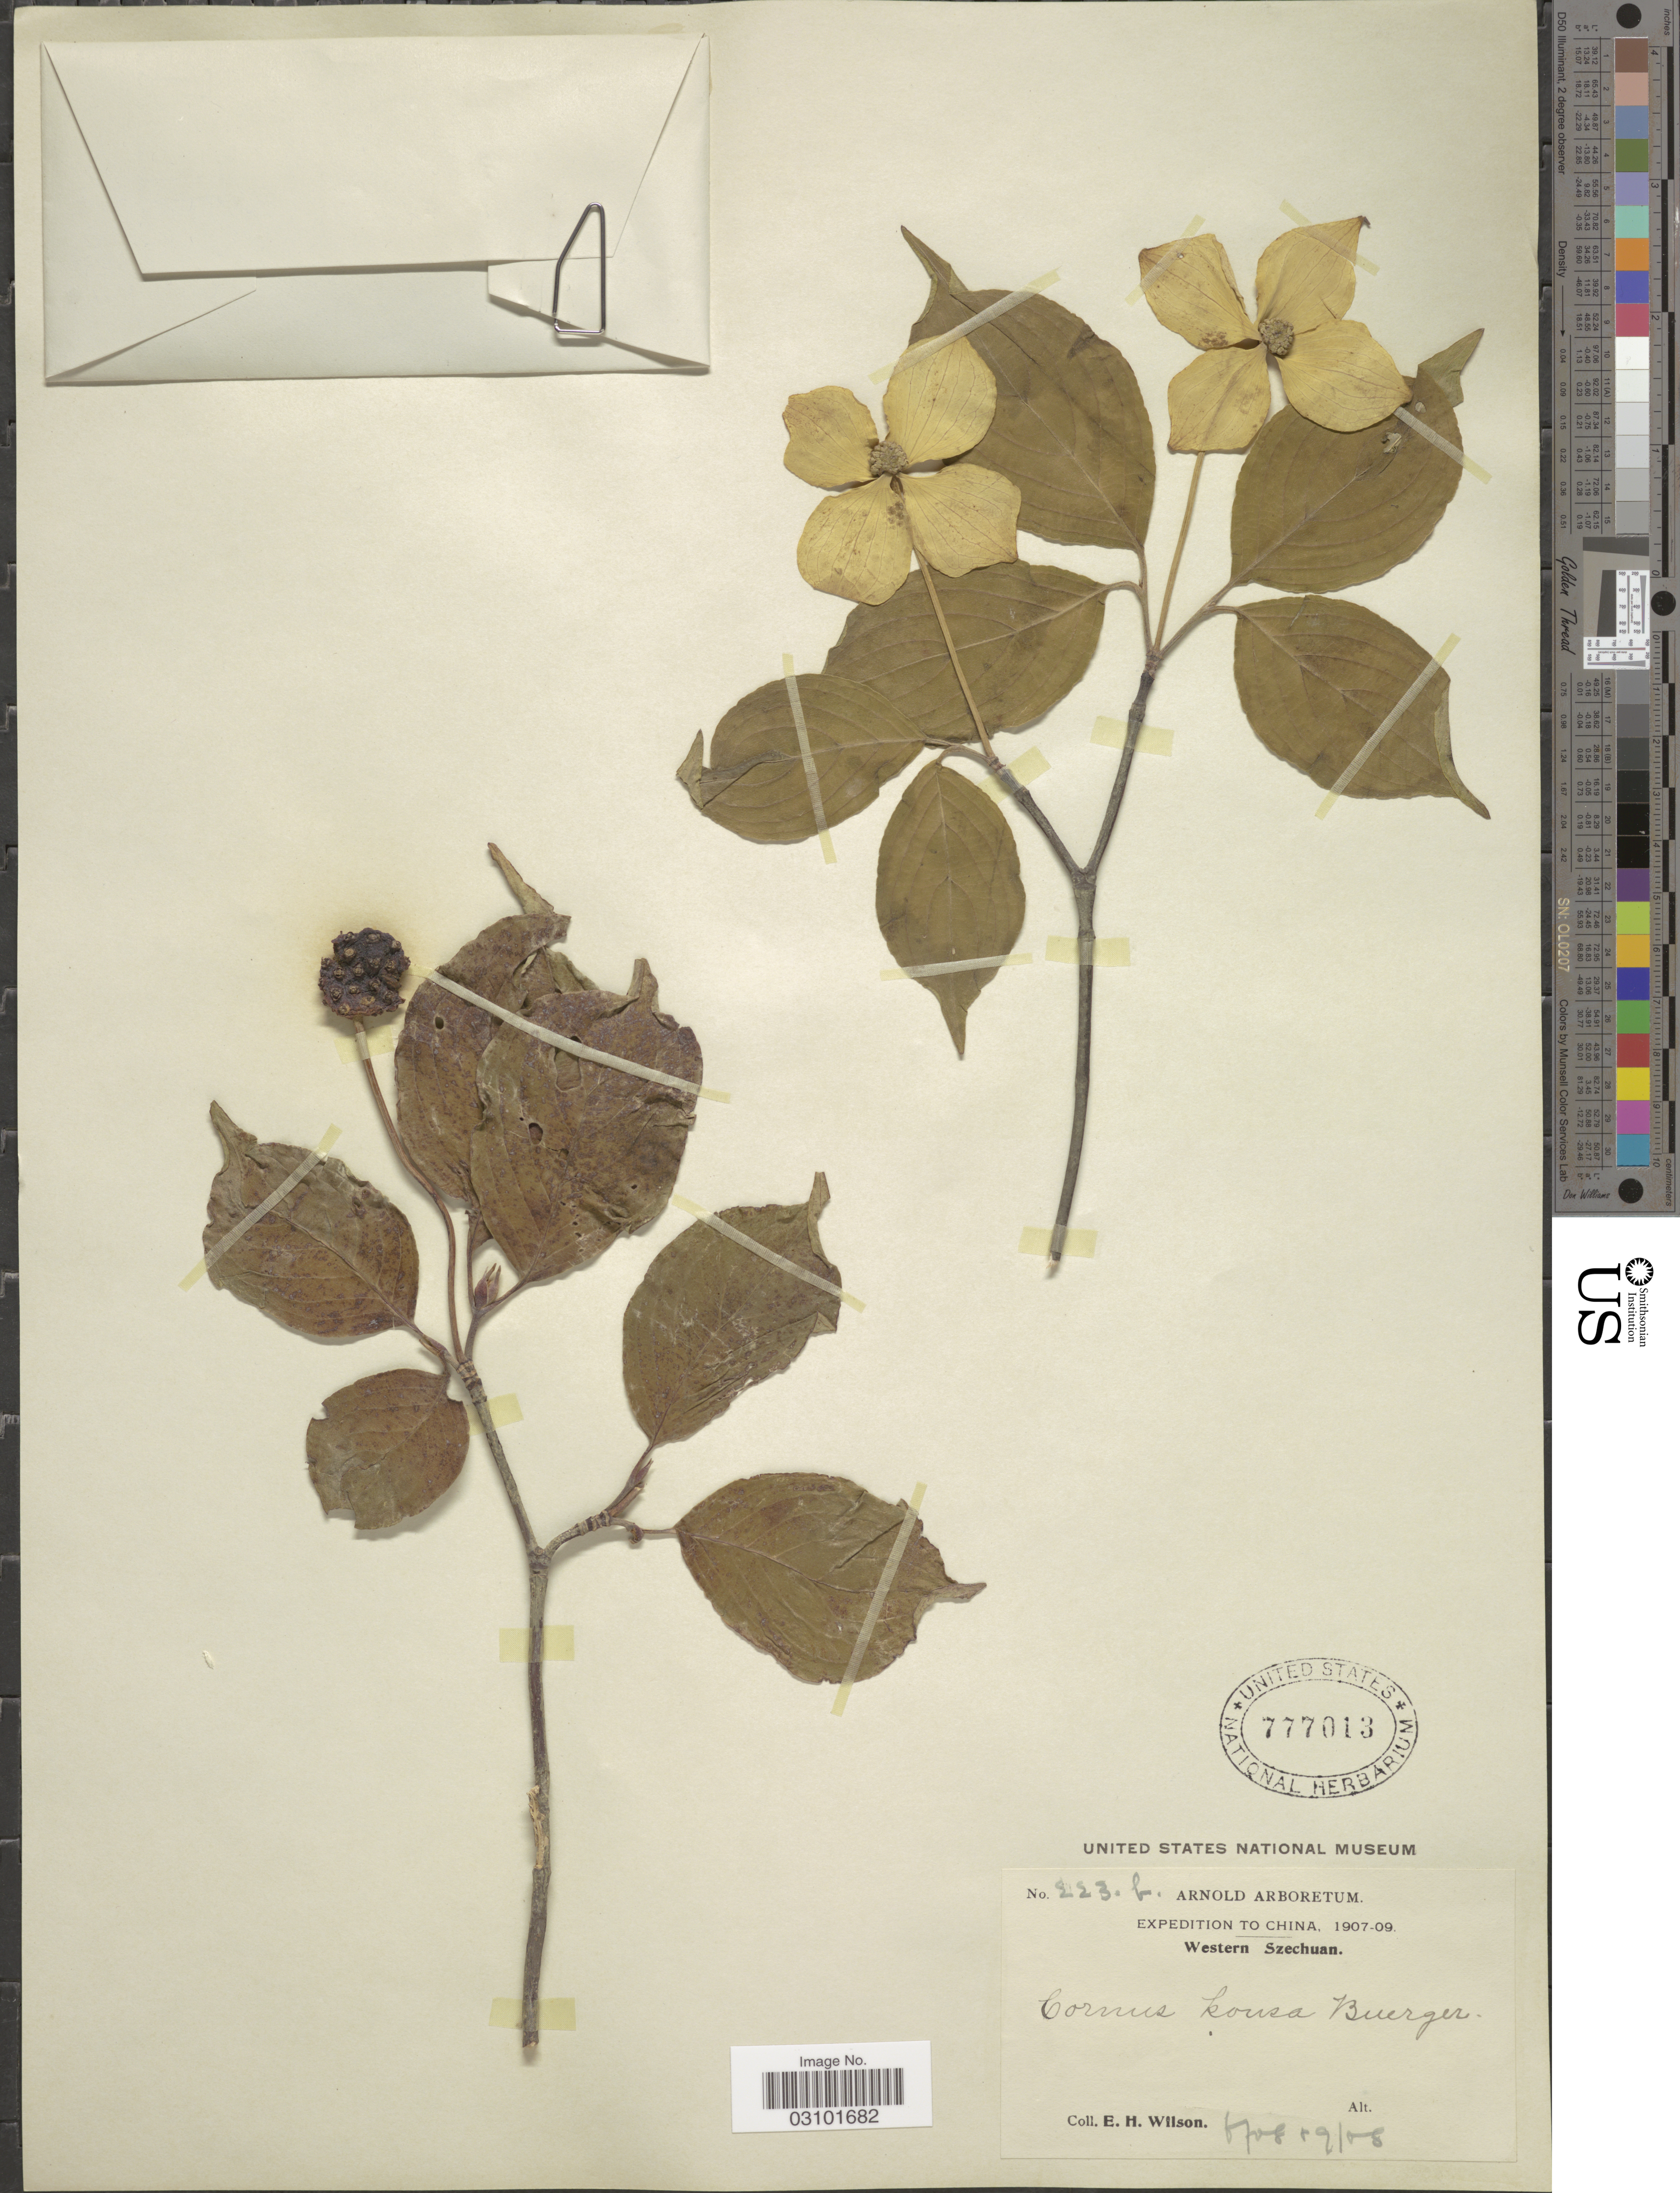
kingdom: Plantae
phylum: Tracheophyta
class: Magnoliopsida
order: Cornales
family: Cornaceae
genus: Cornus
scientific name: Cornus kousa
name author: F. Buerger ex Miq.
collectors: E. Wilson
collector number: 223b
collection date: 1908-06/1908-09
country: China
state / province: Sichuan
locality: Western Szechuan.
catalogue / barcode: US 777013